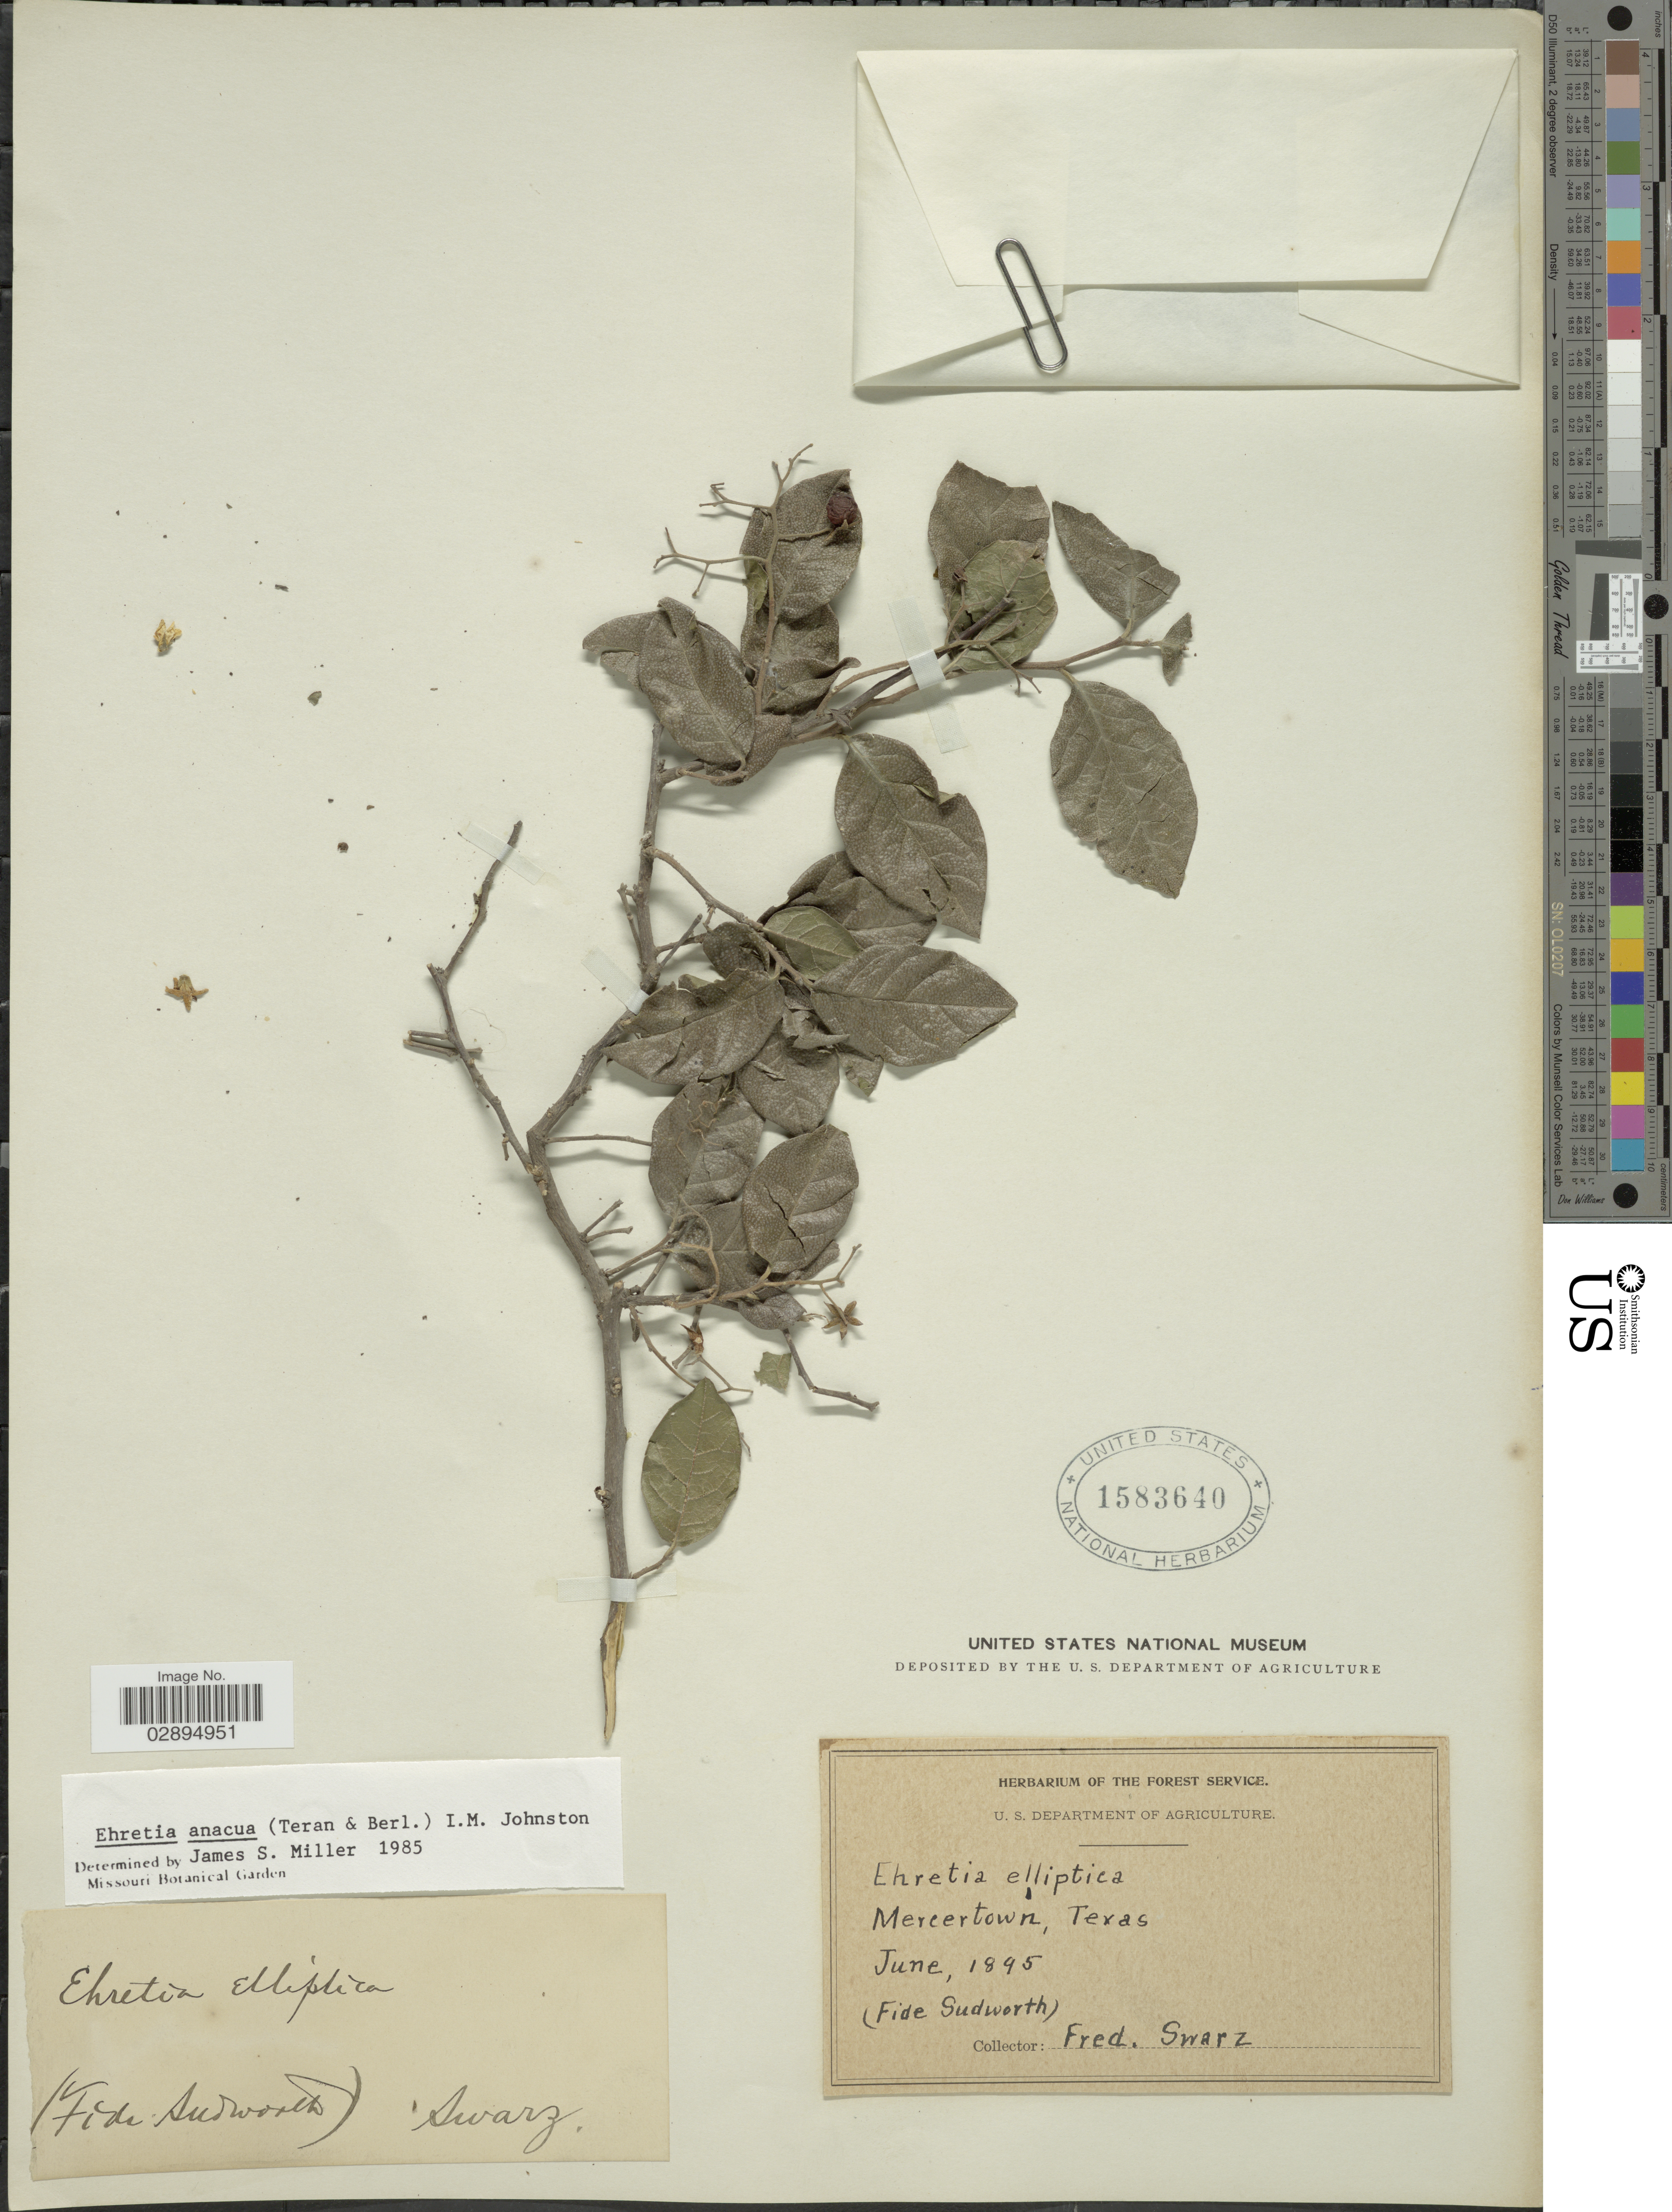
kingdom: Plantae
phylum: Tracheophyta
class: Magnoliopsida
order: Boraginales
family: Ehretiaceae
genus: Ehretia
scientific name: Ehretia anacua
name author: (Terán & Berland.) I.M. Johnst.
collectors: F. Swarz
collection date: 1895-06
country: United States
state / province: Texas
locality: Mercertown.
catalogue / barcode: US 1583640